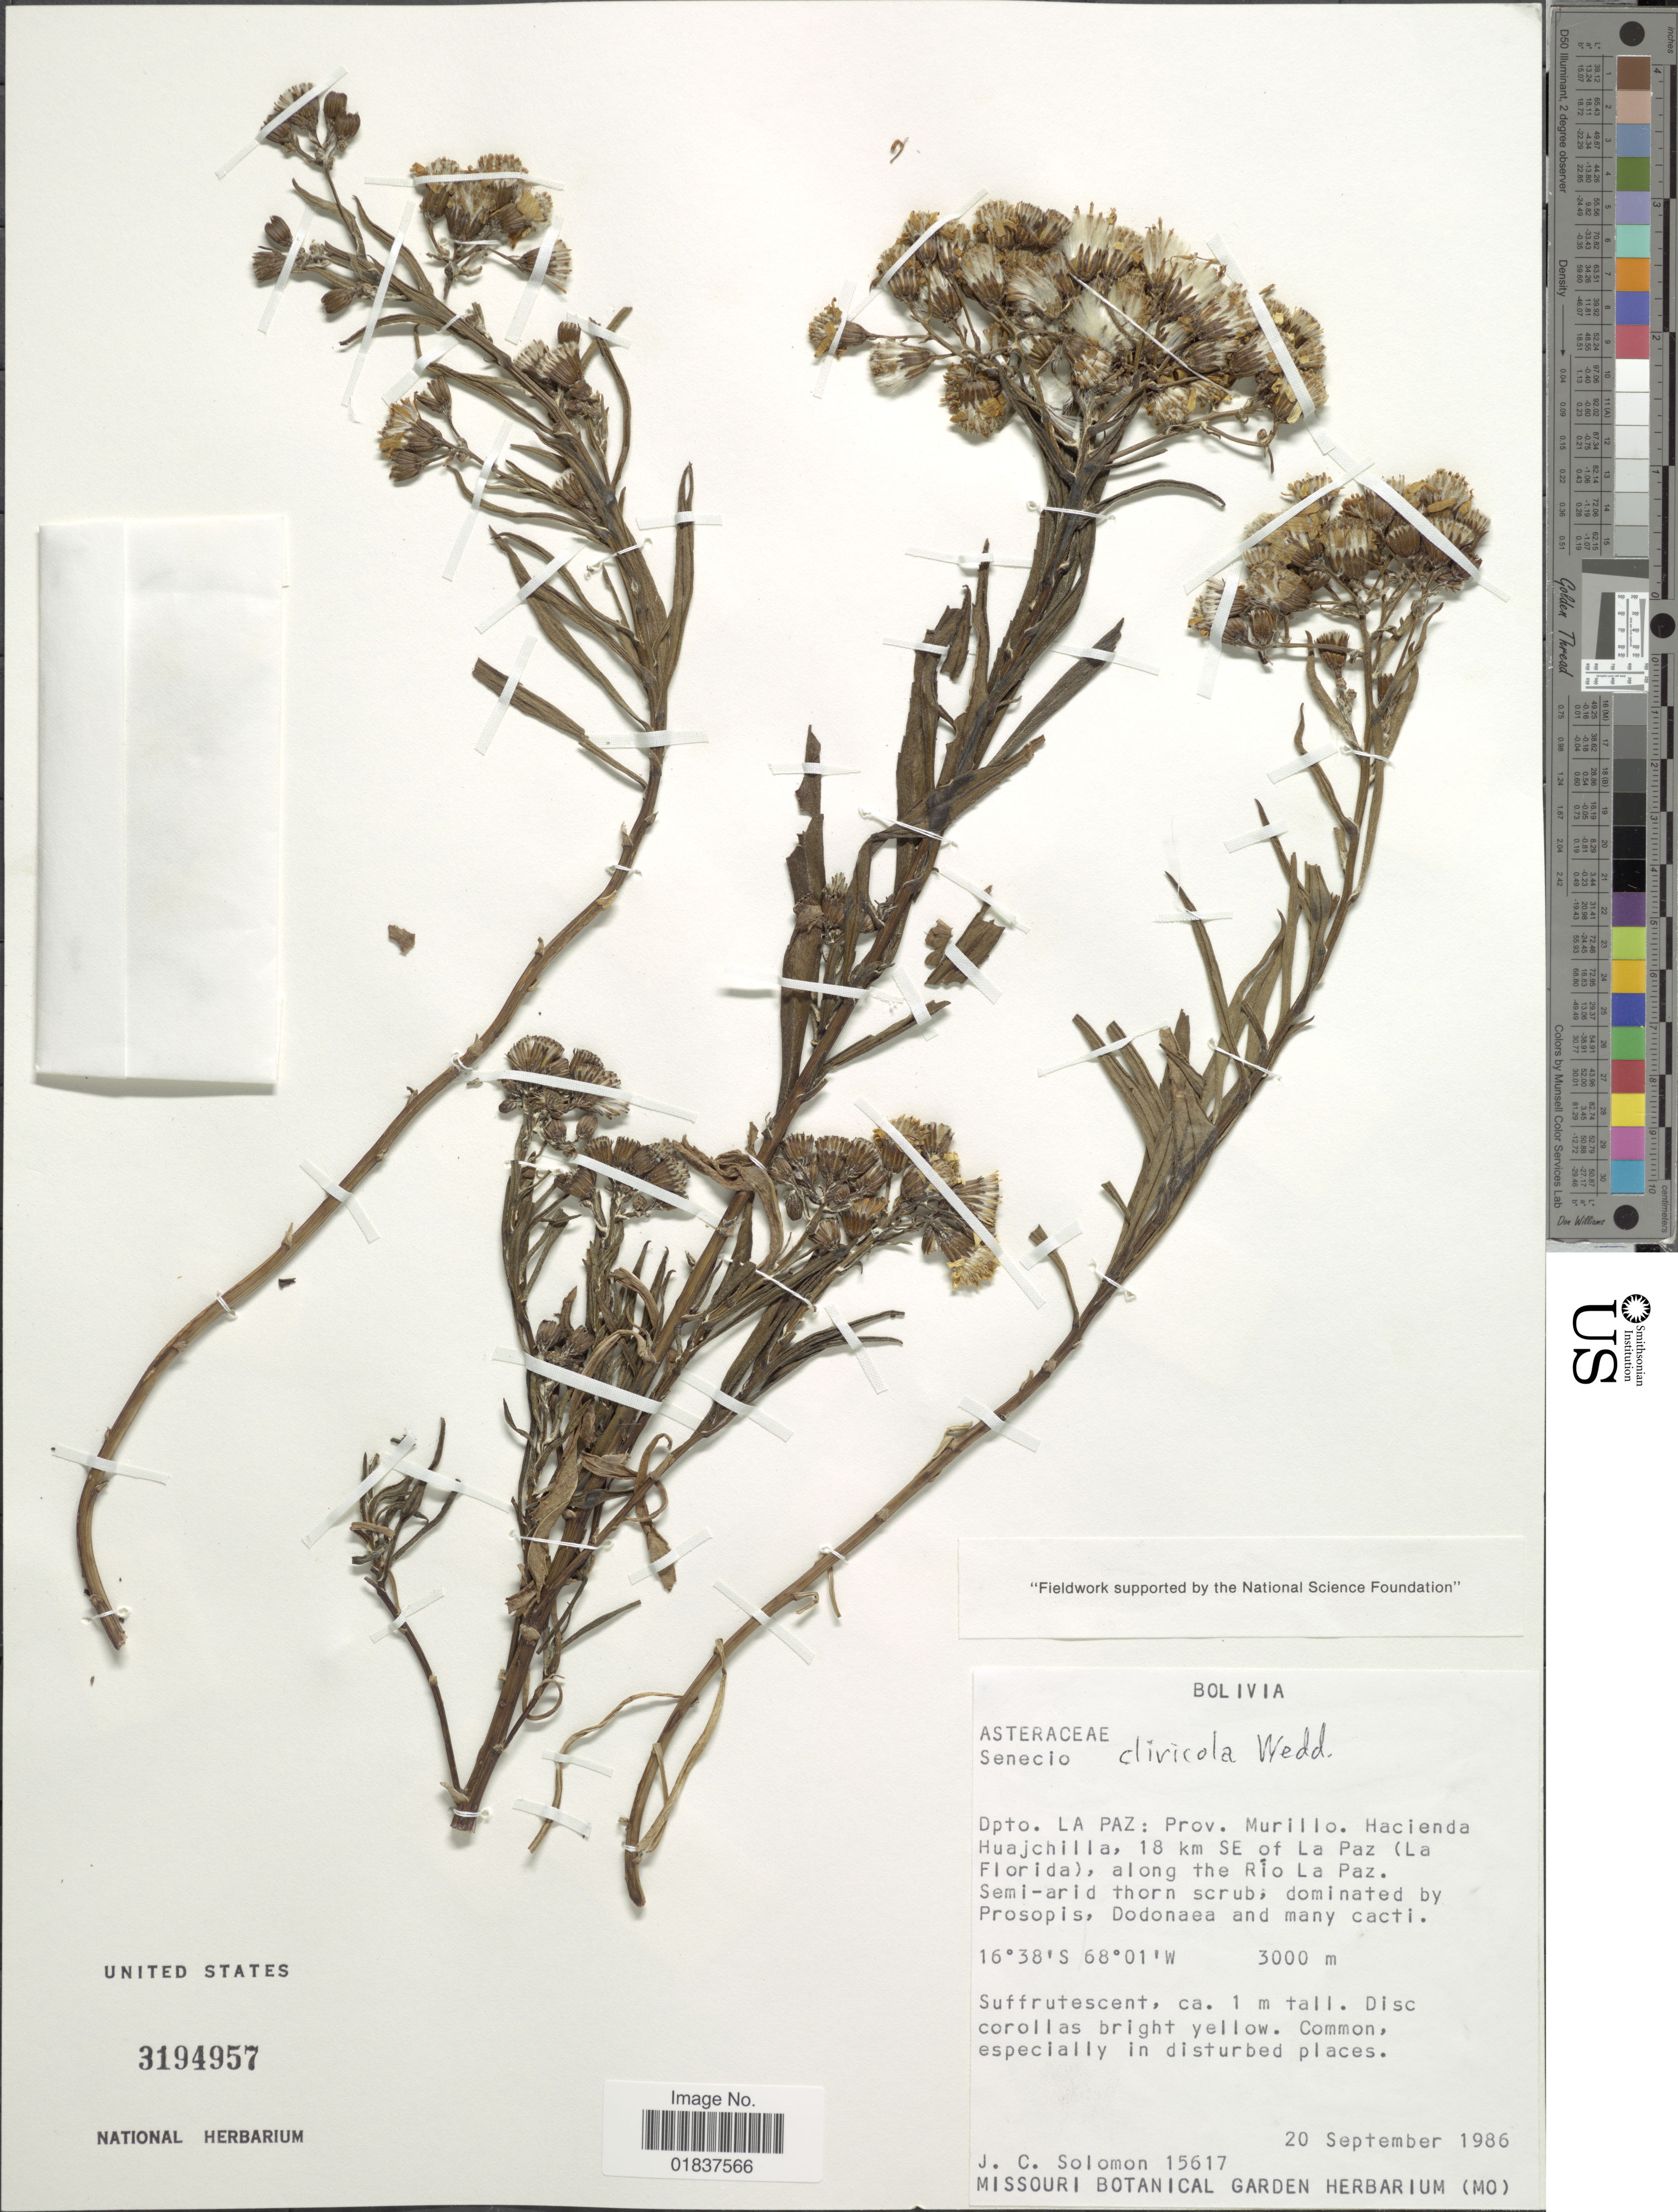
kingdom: Plantae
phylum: Tracheophyta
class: Magnoliopsida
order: Asterales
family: Asteraceae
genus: Senecio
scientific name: Senecio clivicola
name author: Wedd.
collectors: J. C. Solomon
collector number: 15617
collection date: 1986-09-20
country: Bolivia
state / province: La Paz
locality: Dpto. La Paz: Prov. Murillo. Hacienda Huajchilla, 18 km SE of La Paz (La Florida), along the Rio La Paz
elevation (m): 3000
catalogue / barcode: US 3194957